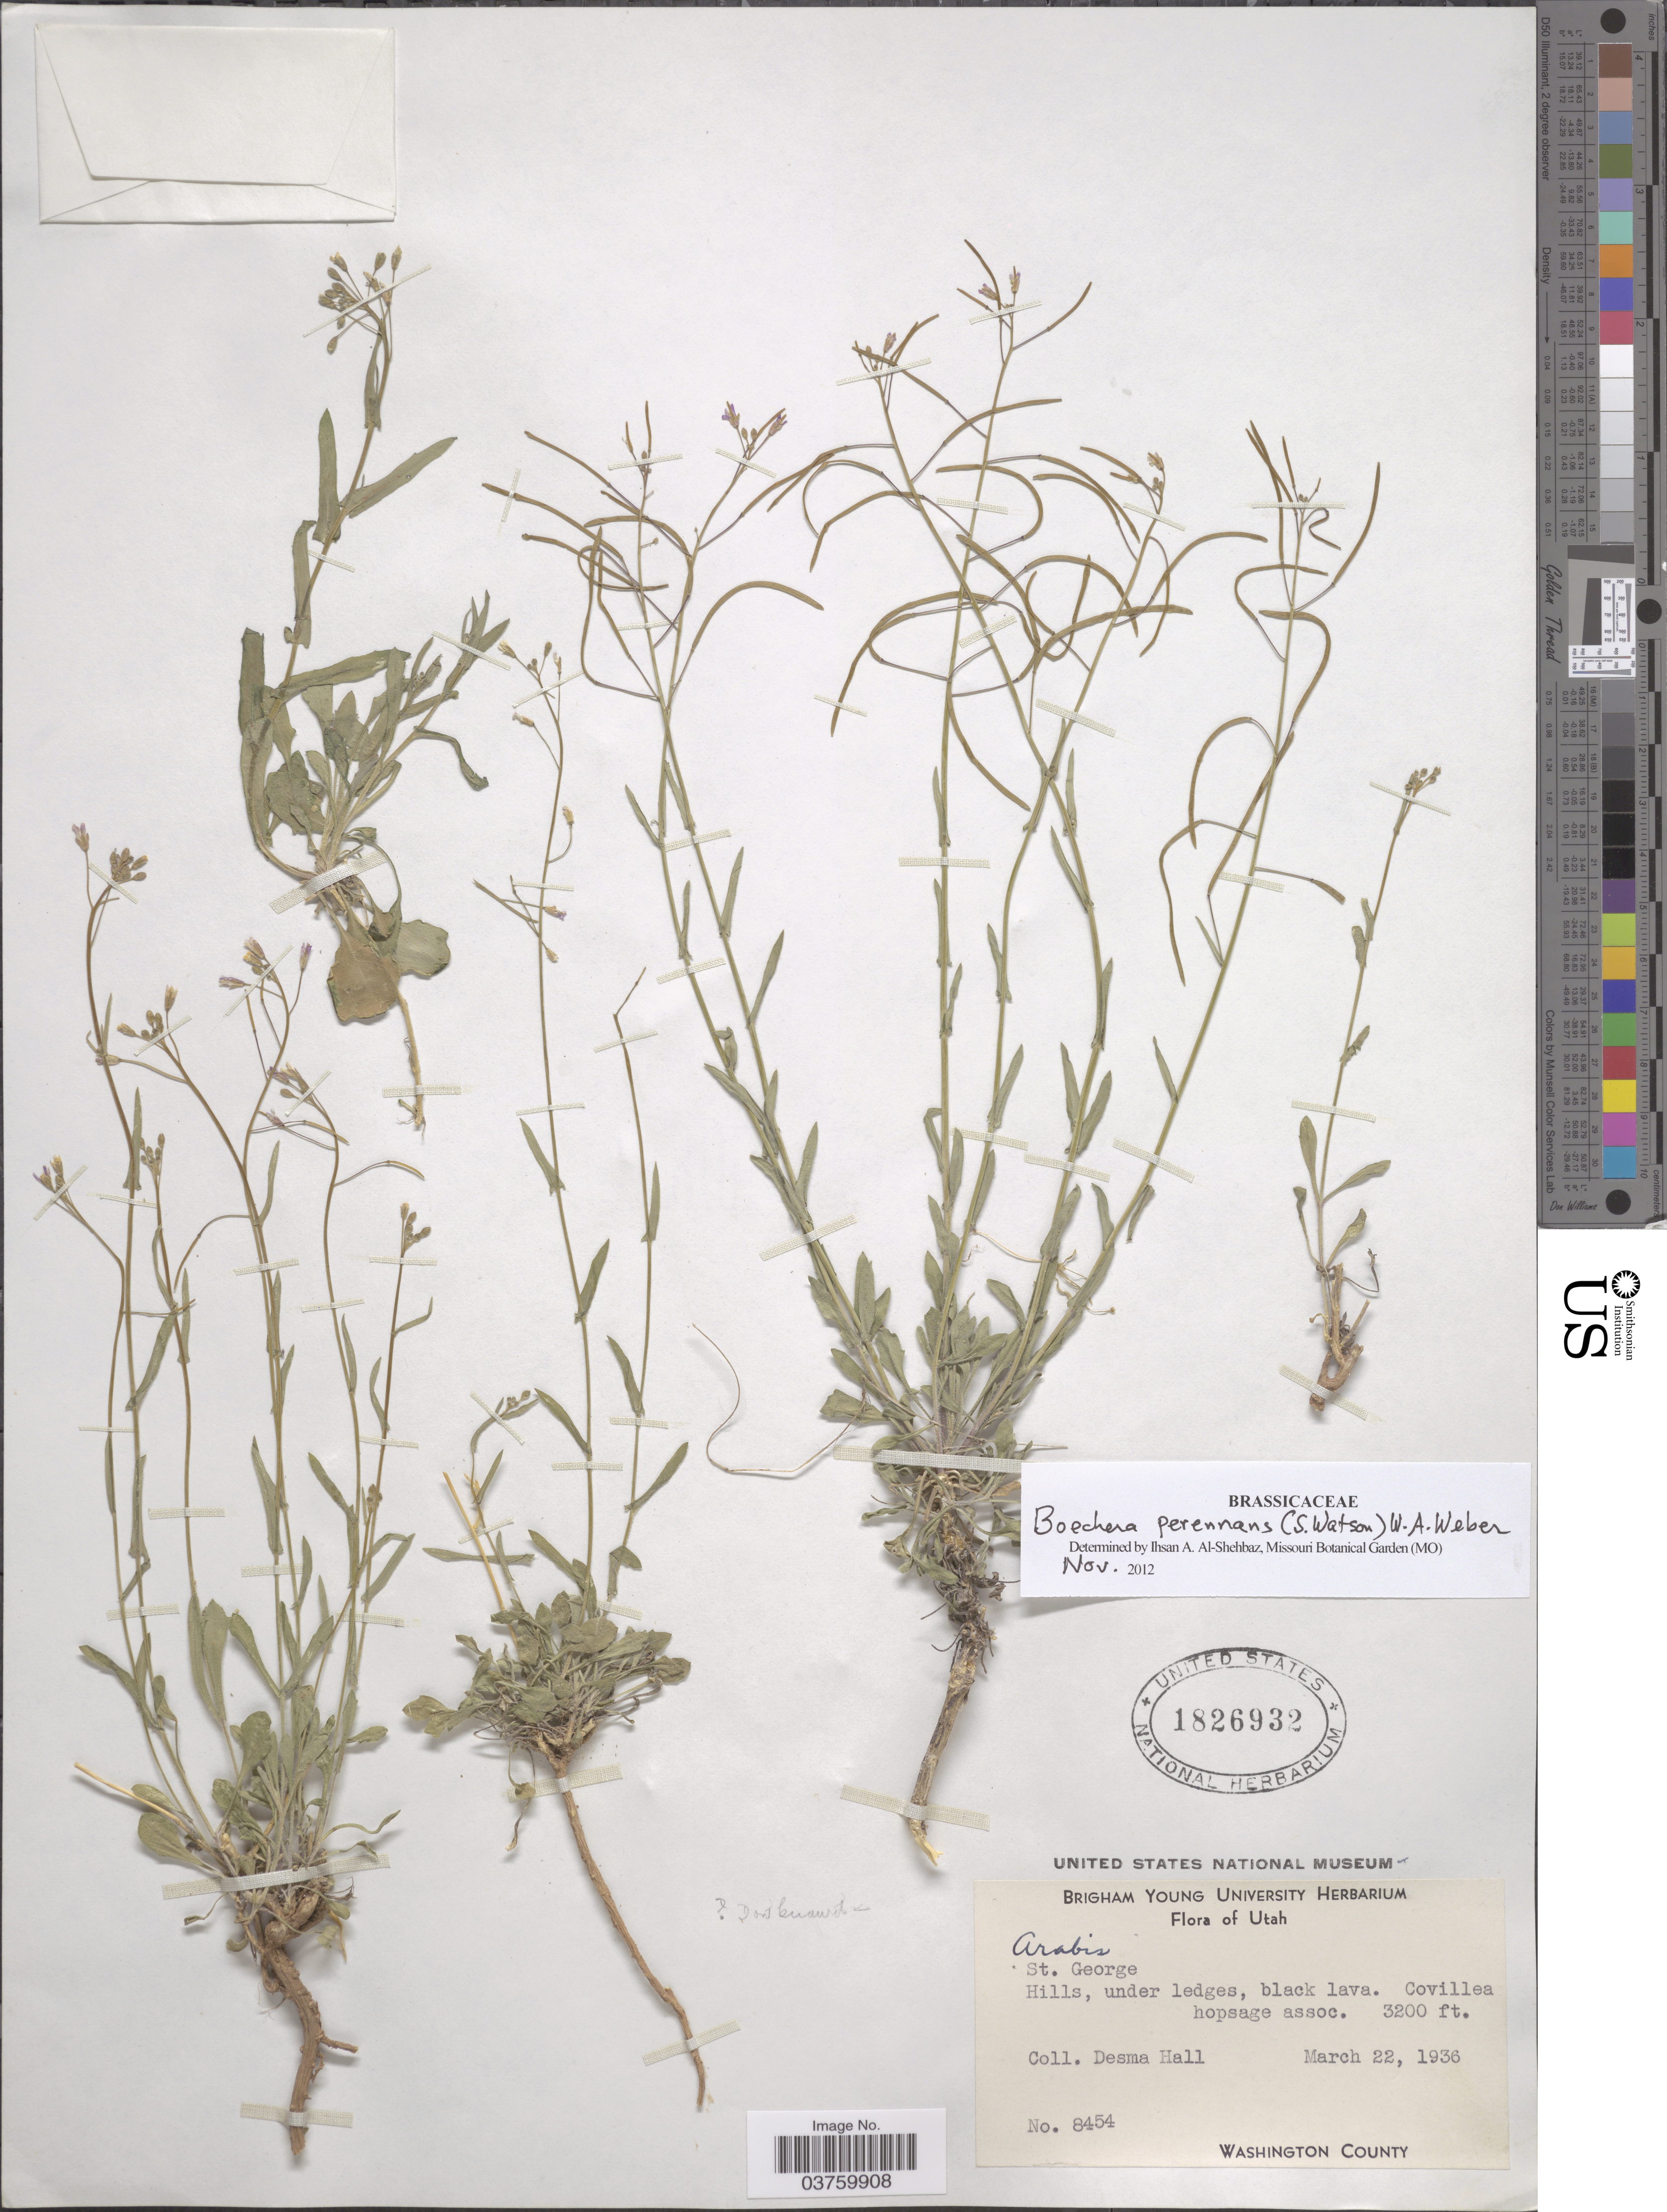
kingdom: Plantae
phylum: Tracheophyta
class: Magnoliopsida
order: Brassicales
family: Brassicaceae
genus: Boechera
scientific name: Boechera perennans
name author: (S. Watson) W.A. Weber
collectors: D. Hall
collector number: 8454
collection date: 1936-03-22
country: United States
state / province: Utah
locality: St. George. Washington County.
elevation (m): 975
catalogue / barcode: US 1826932